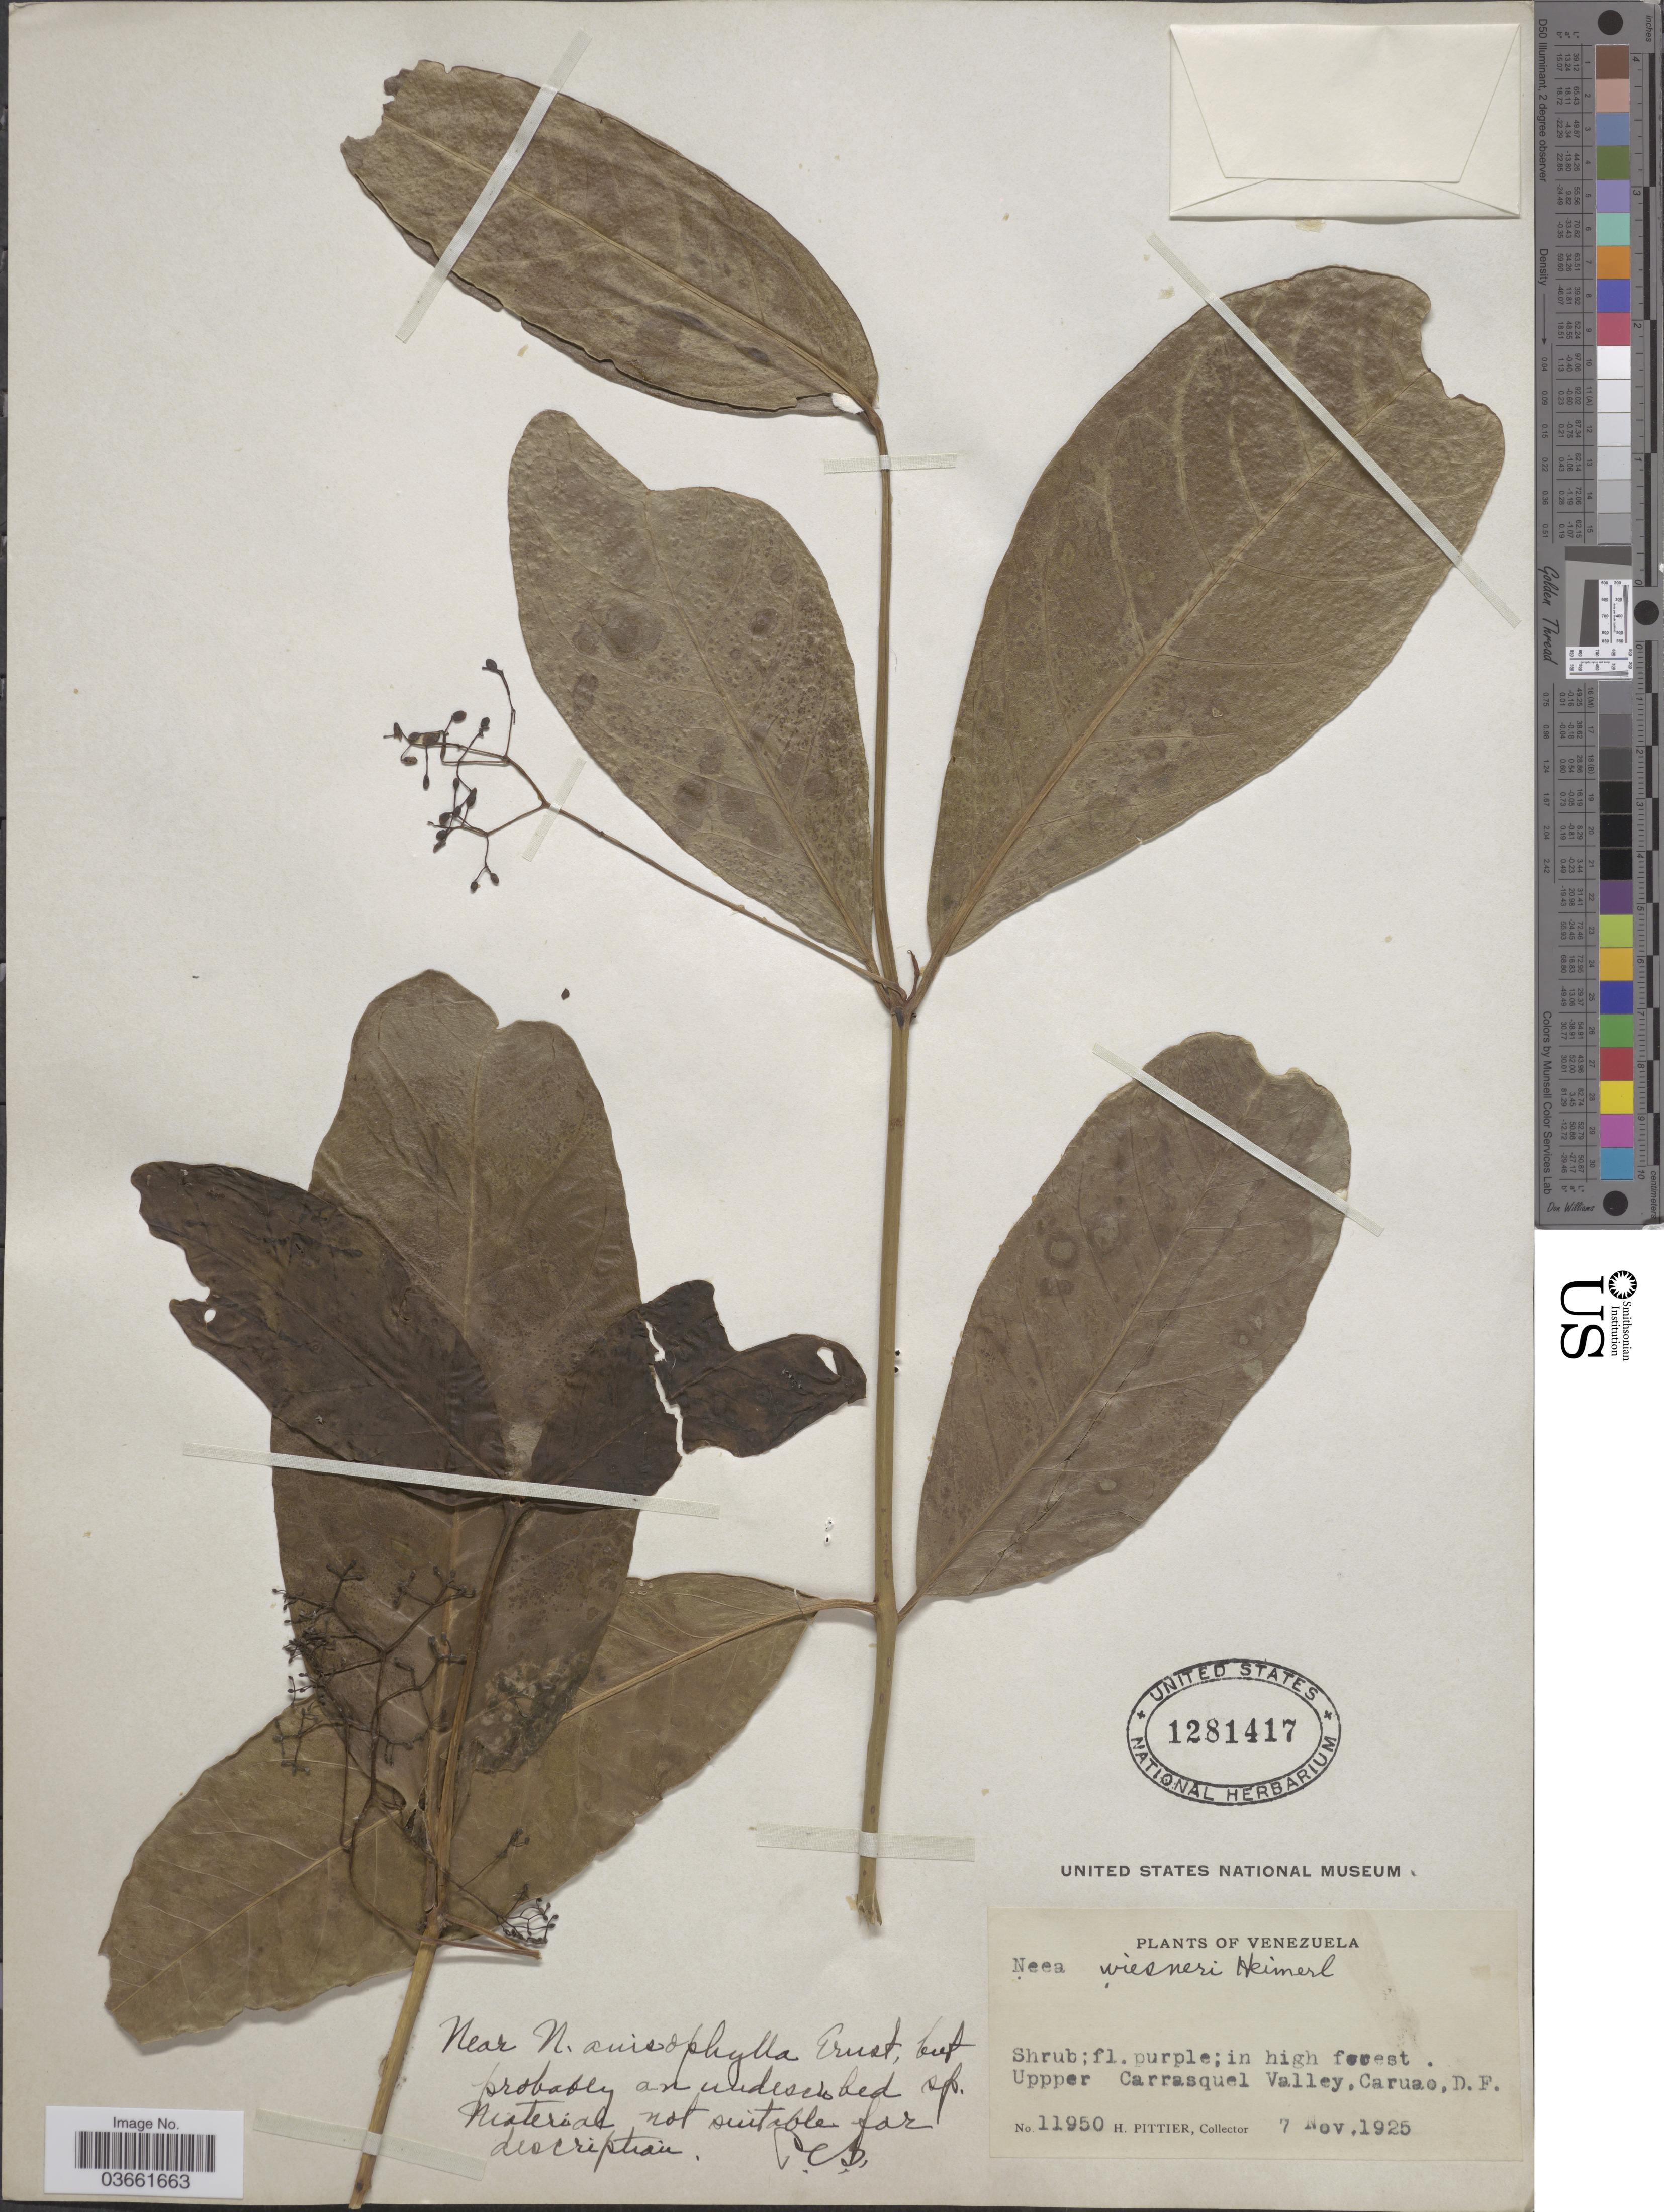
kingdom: Plantae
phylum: Tracheophyta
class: Magnoliopsida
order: Caryophyllales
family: Nyctaginaceae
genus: Neea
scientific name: Neea anisophylla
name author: Ernst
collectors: H. F. Pittier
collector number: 11950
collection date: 1925-11-07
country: Venezuela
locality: Upper Carrasquel Valley, Caruao, D.F.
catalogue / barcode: US 1281417